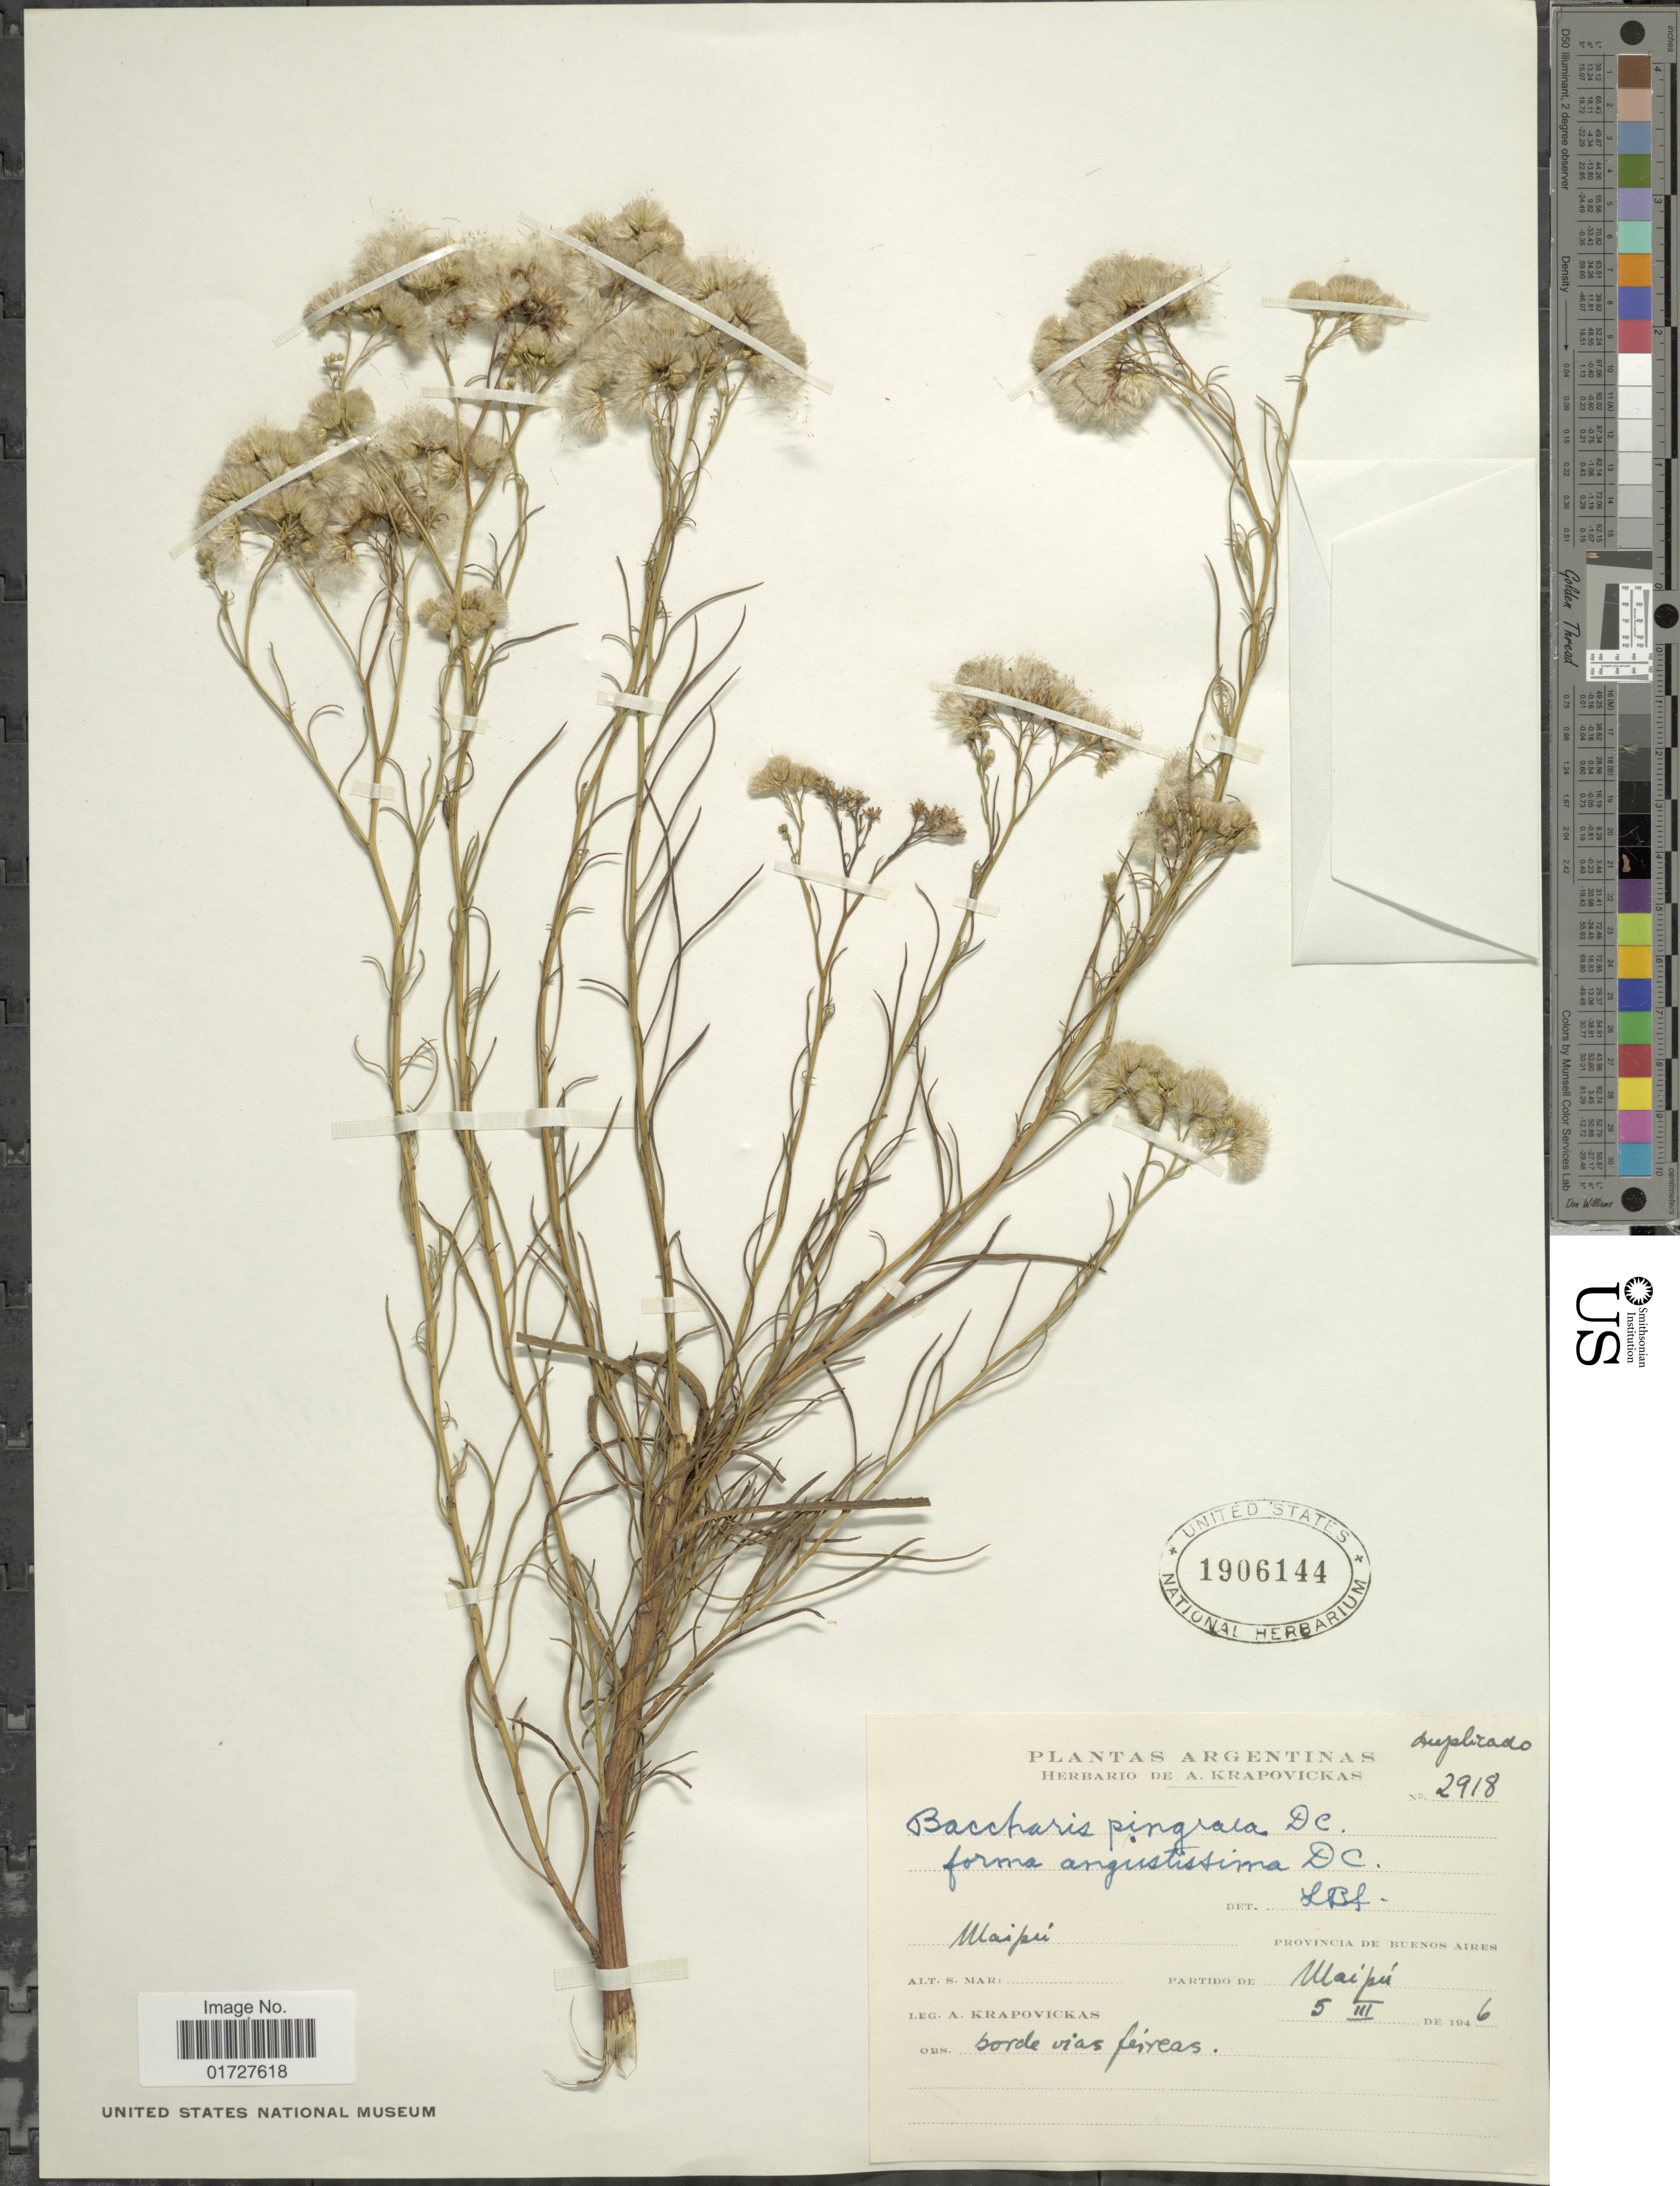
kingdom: Plantae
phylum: Tracheophyta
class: Magnoliopsida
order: Asterales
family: Asteraceae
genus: Baccharis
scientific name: Baccharis pingraea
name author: DC.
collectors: A. Krapovickas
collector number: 2918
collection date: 1946-03-05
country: Argentina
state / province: Buenos Aires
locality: Maipu, partido de Maipu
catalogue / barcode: US 1906144